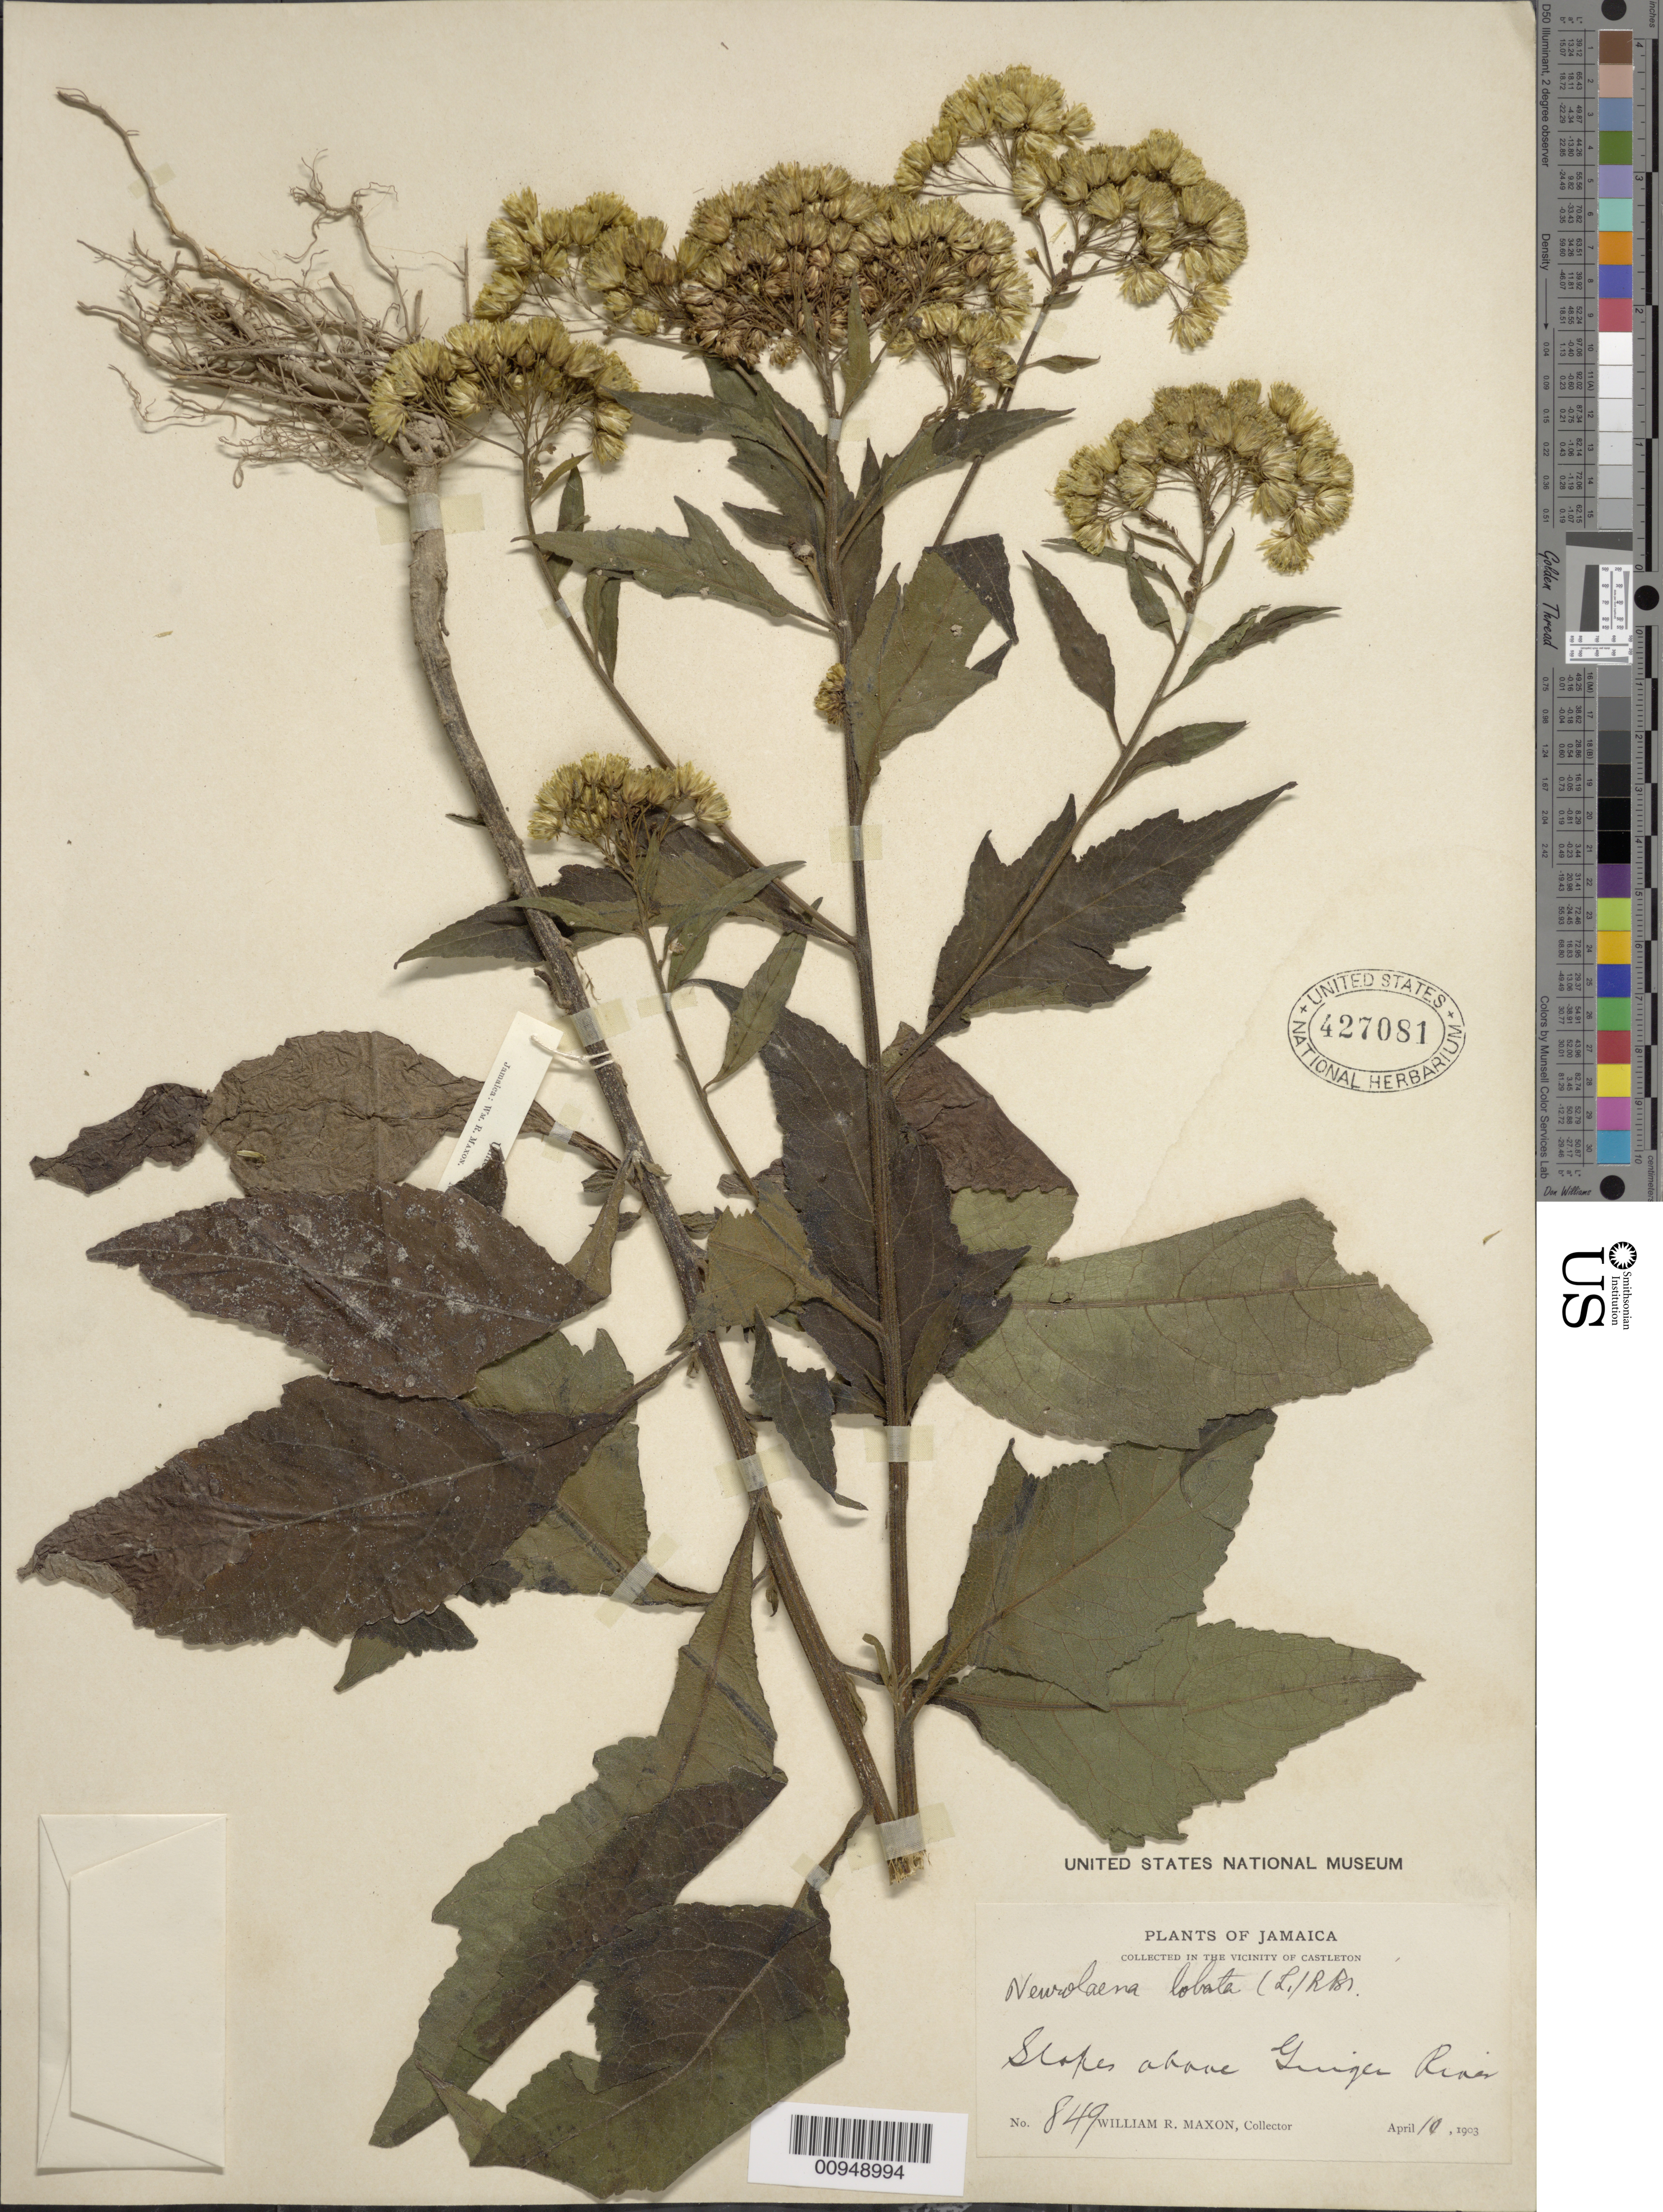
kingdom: Plantae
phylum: Tracheophyta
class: Magnoliopsida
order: Asterales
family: Asteraceae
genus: Neurolaena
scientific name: Neurolaena lobata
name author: (L.) R. Br. ex Cass.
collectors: W. R. Maxon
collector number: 849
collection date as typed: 10 Apr 1903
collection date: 1903-04-10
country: Jamaica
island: Jamaica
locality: Vicinity of Castleton, slopes above Ginger River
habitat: Slopes above river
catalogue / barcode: US 427081